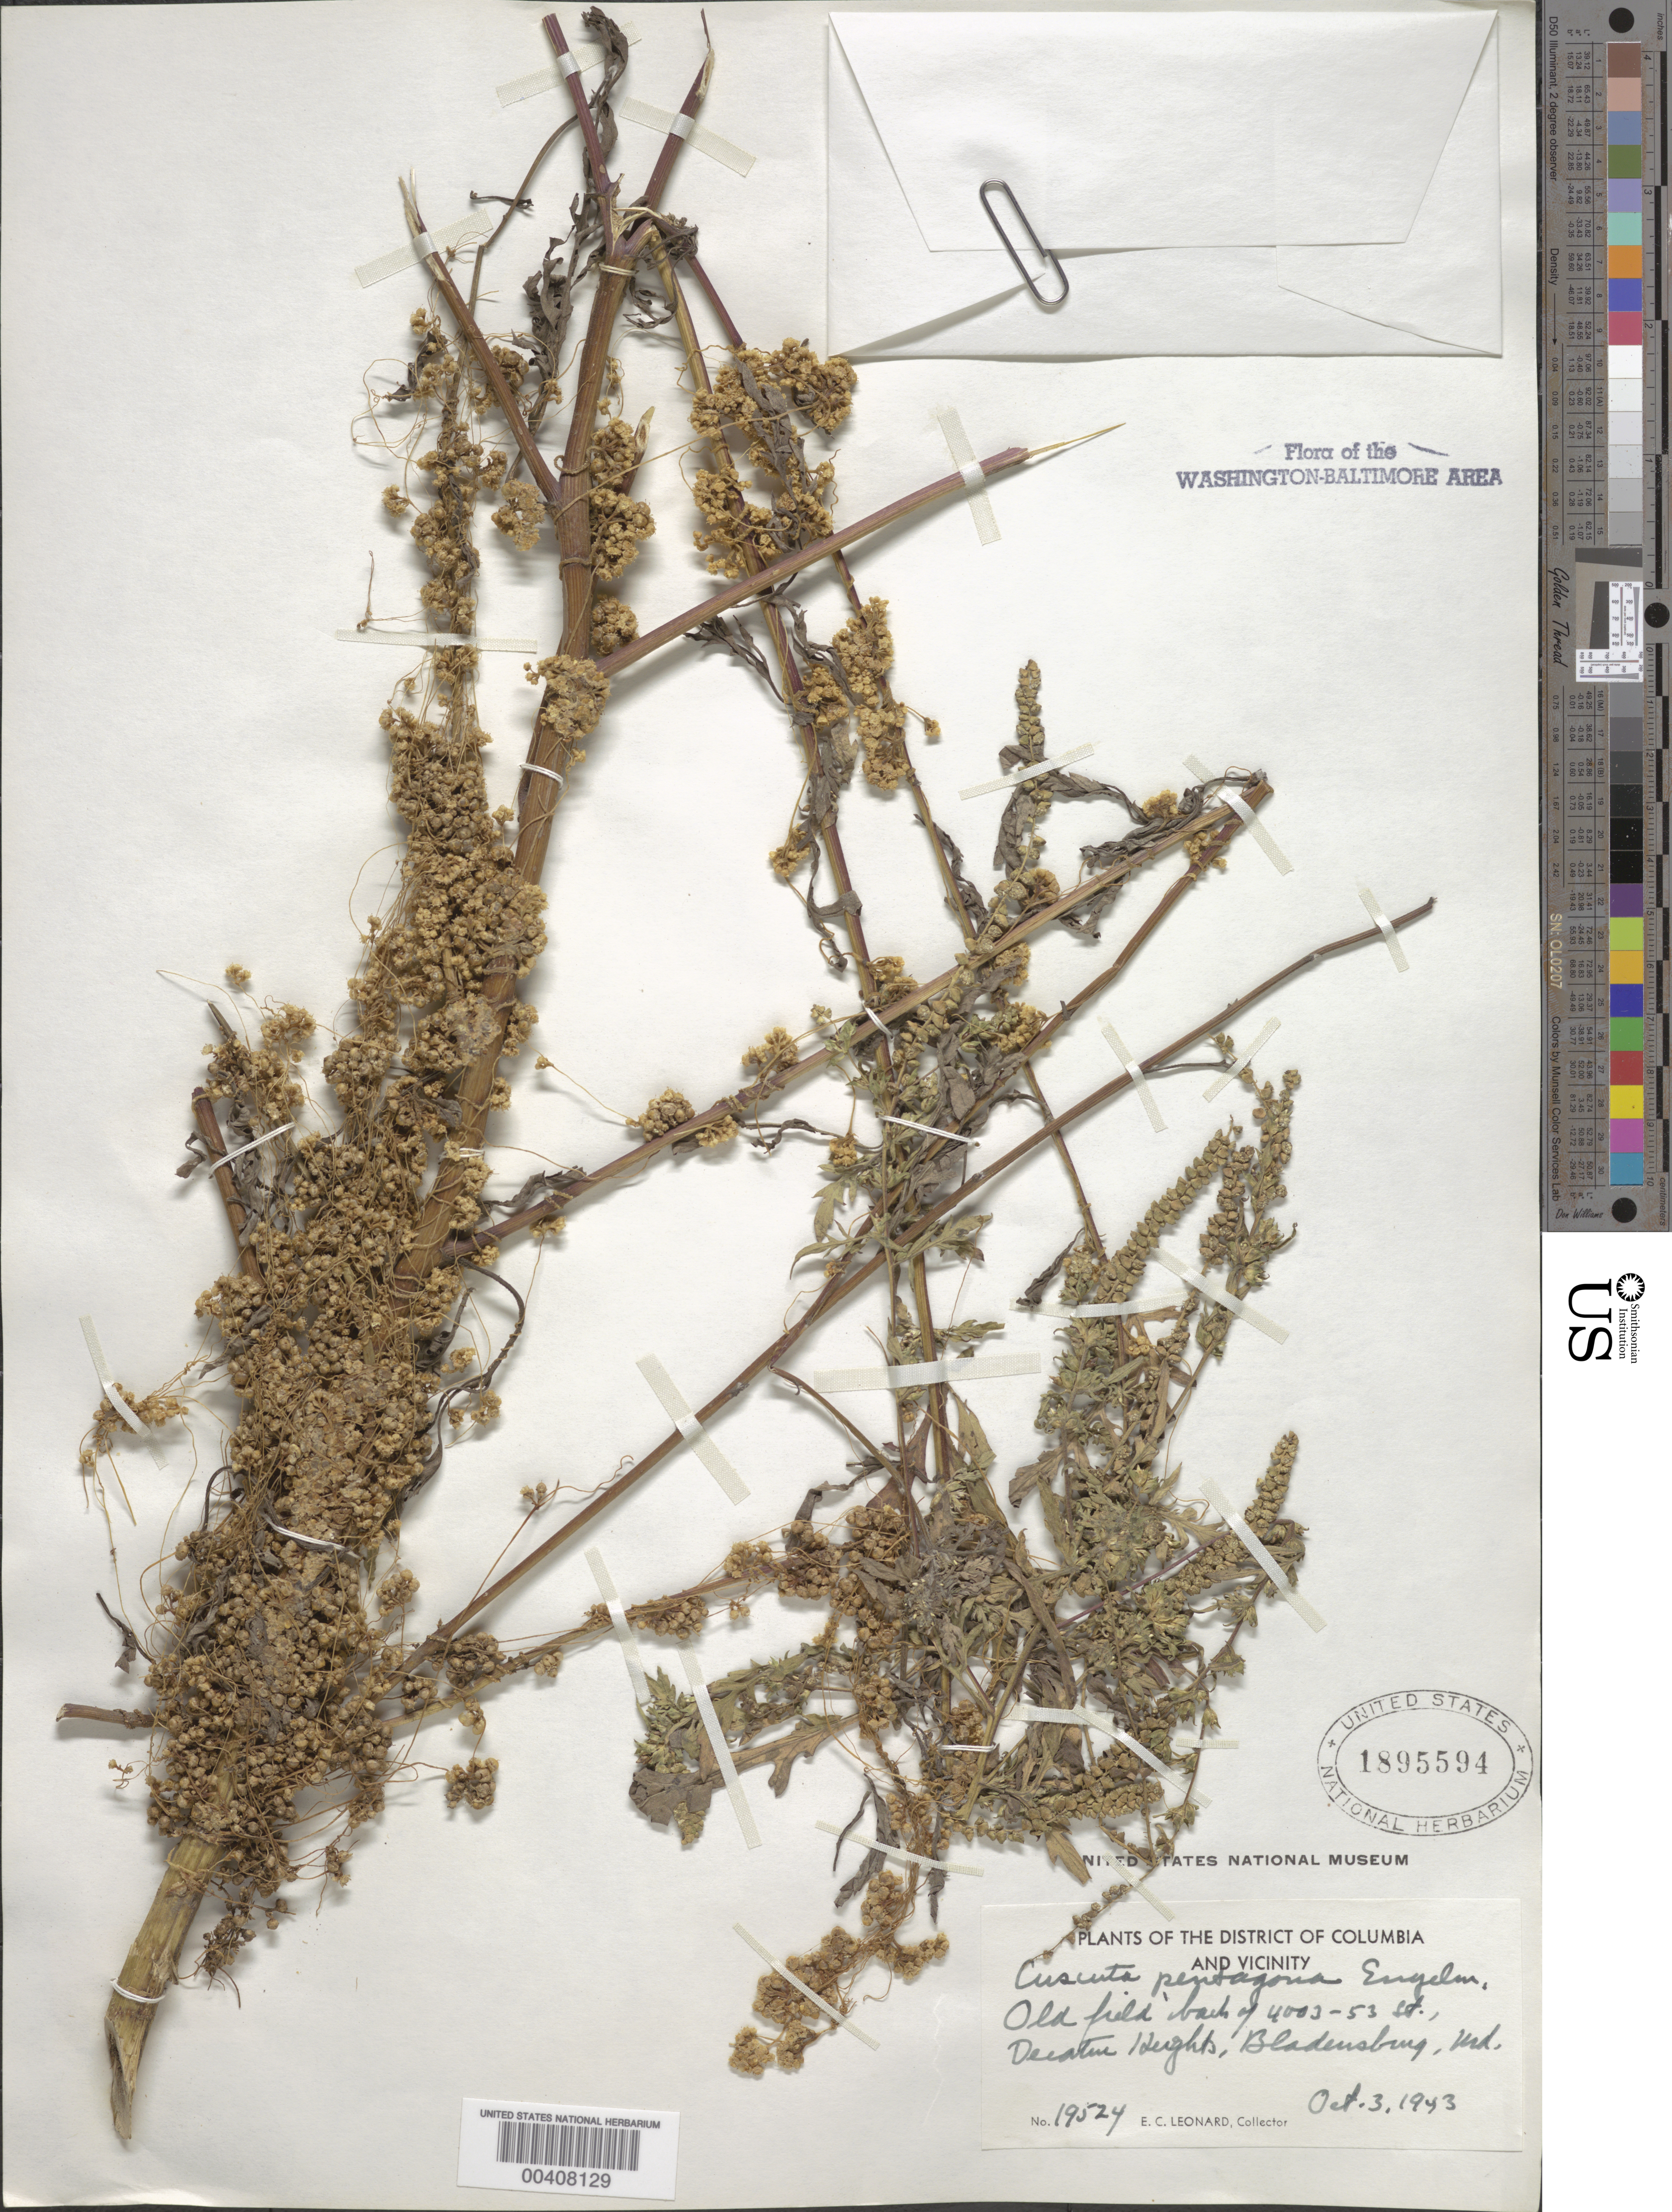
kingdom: Plantae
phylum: Tracheophyta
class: Magnoliopsida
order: Solanales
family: Convolvulaceae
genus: Cuscuta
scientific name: Cuscuta pentagona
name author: Engelm.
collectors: E. C. Leonard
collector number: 19524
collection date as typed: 03 Oct 1943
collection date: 1943-10-03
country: United States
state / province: Maryland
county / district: Prince George's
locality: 4003 53rd St., Decatur Heights, Bladensburg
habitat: Old field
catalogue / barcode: US 1895594